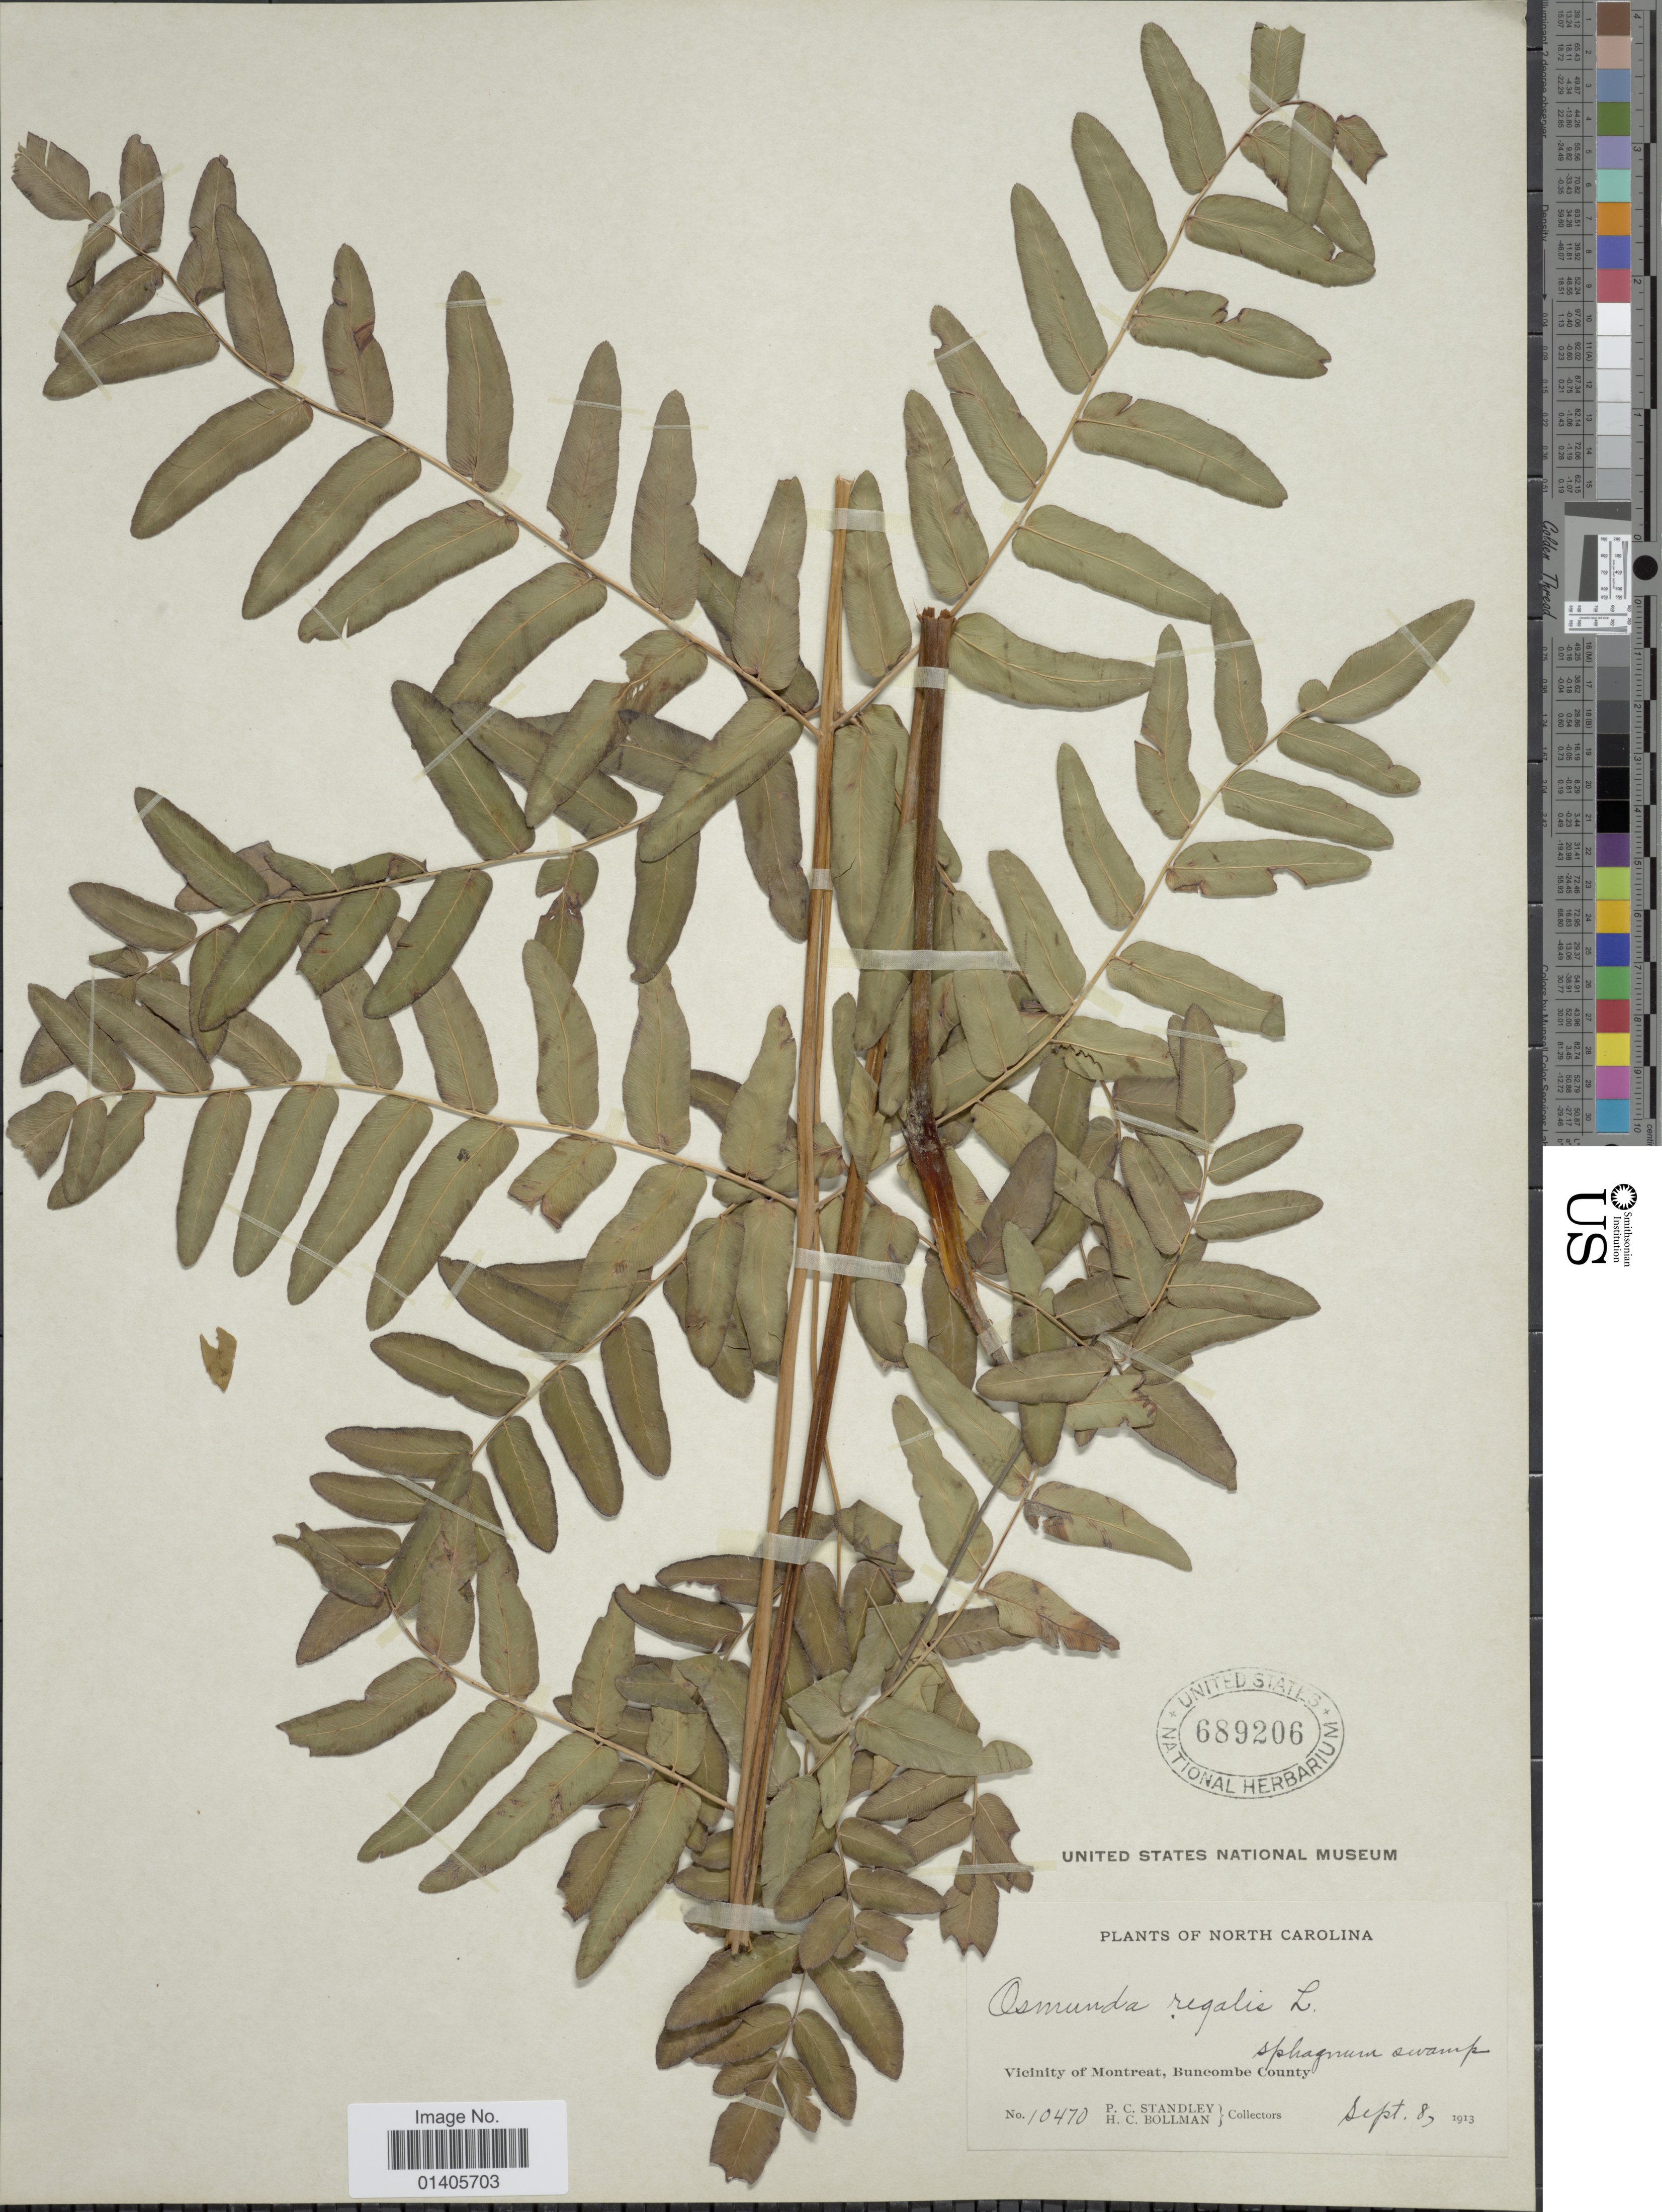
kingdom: Plantae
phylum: Tracheophyta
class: Polypodiopsida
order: Osmundales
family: Osmundaceae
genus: Osmunda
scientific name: Osmunda regalis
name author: L.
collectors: P. C. Standley & H. C. Bollman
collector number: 10470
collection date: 1913-09-08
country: United States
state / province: North Carolina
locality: Vicinity of Montreat, Buncombe County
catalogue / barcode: US 689206